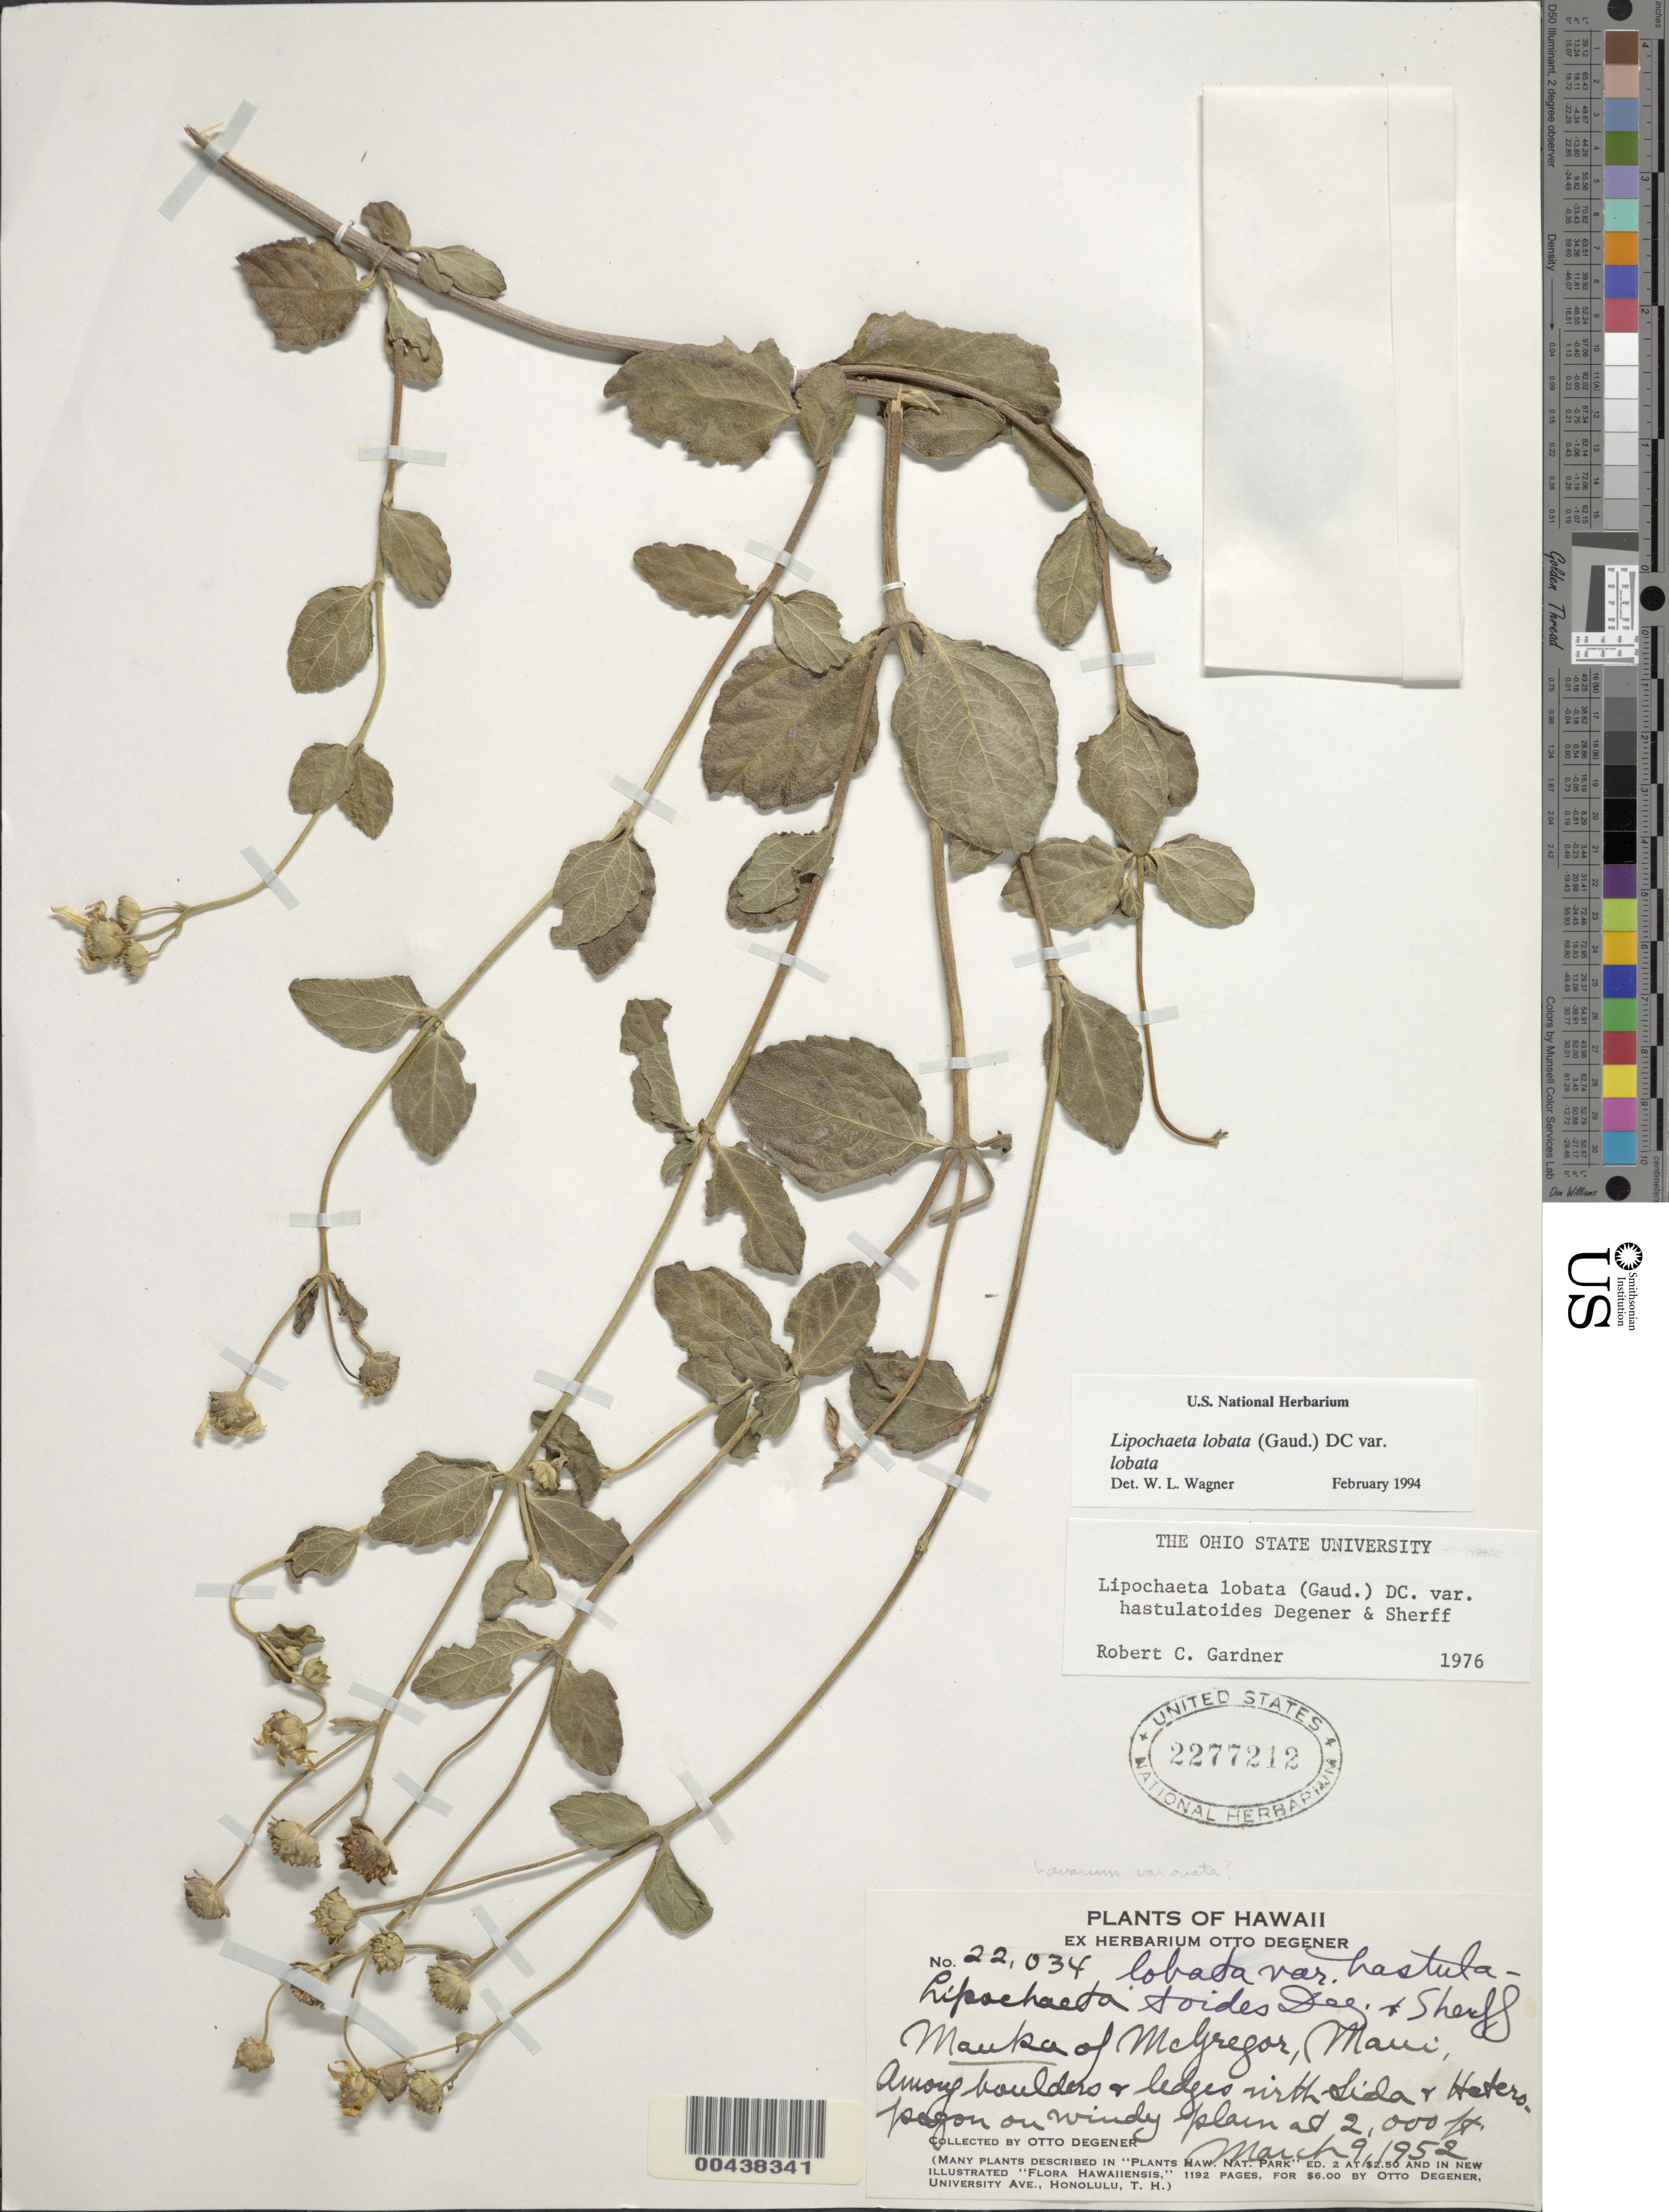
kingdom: Plantae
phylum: Tracheophyta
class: Magnoliopsida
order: Asterales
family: Asteraceae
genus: Lipochaeta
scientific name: Lipochaeta lobata var. lobata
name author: (Gaudich.) DC.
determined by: Wagner, W. L., (BOT), Smithsonian Institution - National Museum of Natural History (UNITED STATES)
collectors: O. Degener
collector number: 22034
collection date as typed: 9 Mar 1952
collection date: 1952-03-09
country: United States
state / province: Hawaii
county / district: Maui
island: Maui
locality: Mauka of McGregor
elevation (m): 610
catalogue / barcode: US 2277212